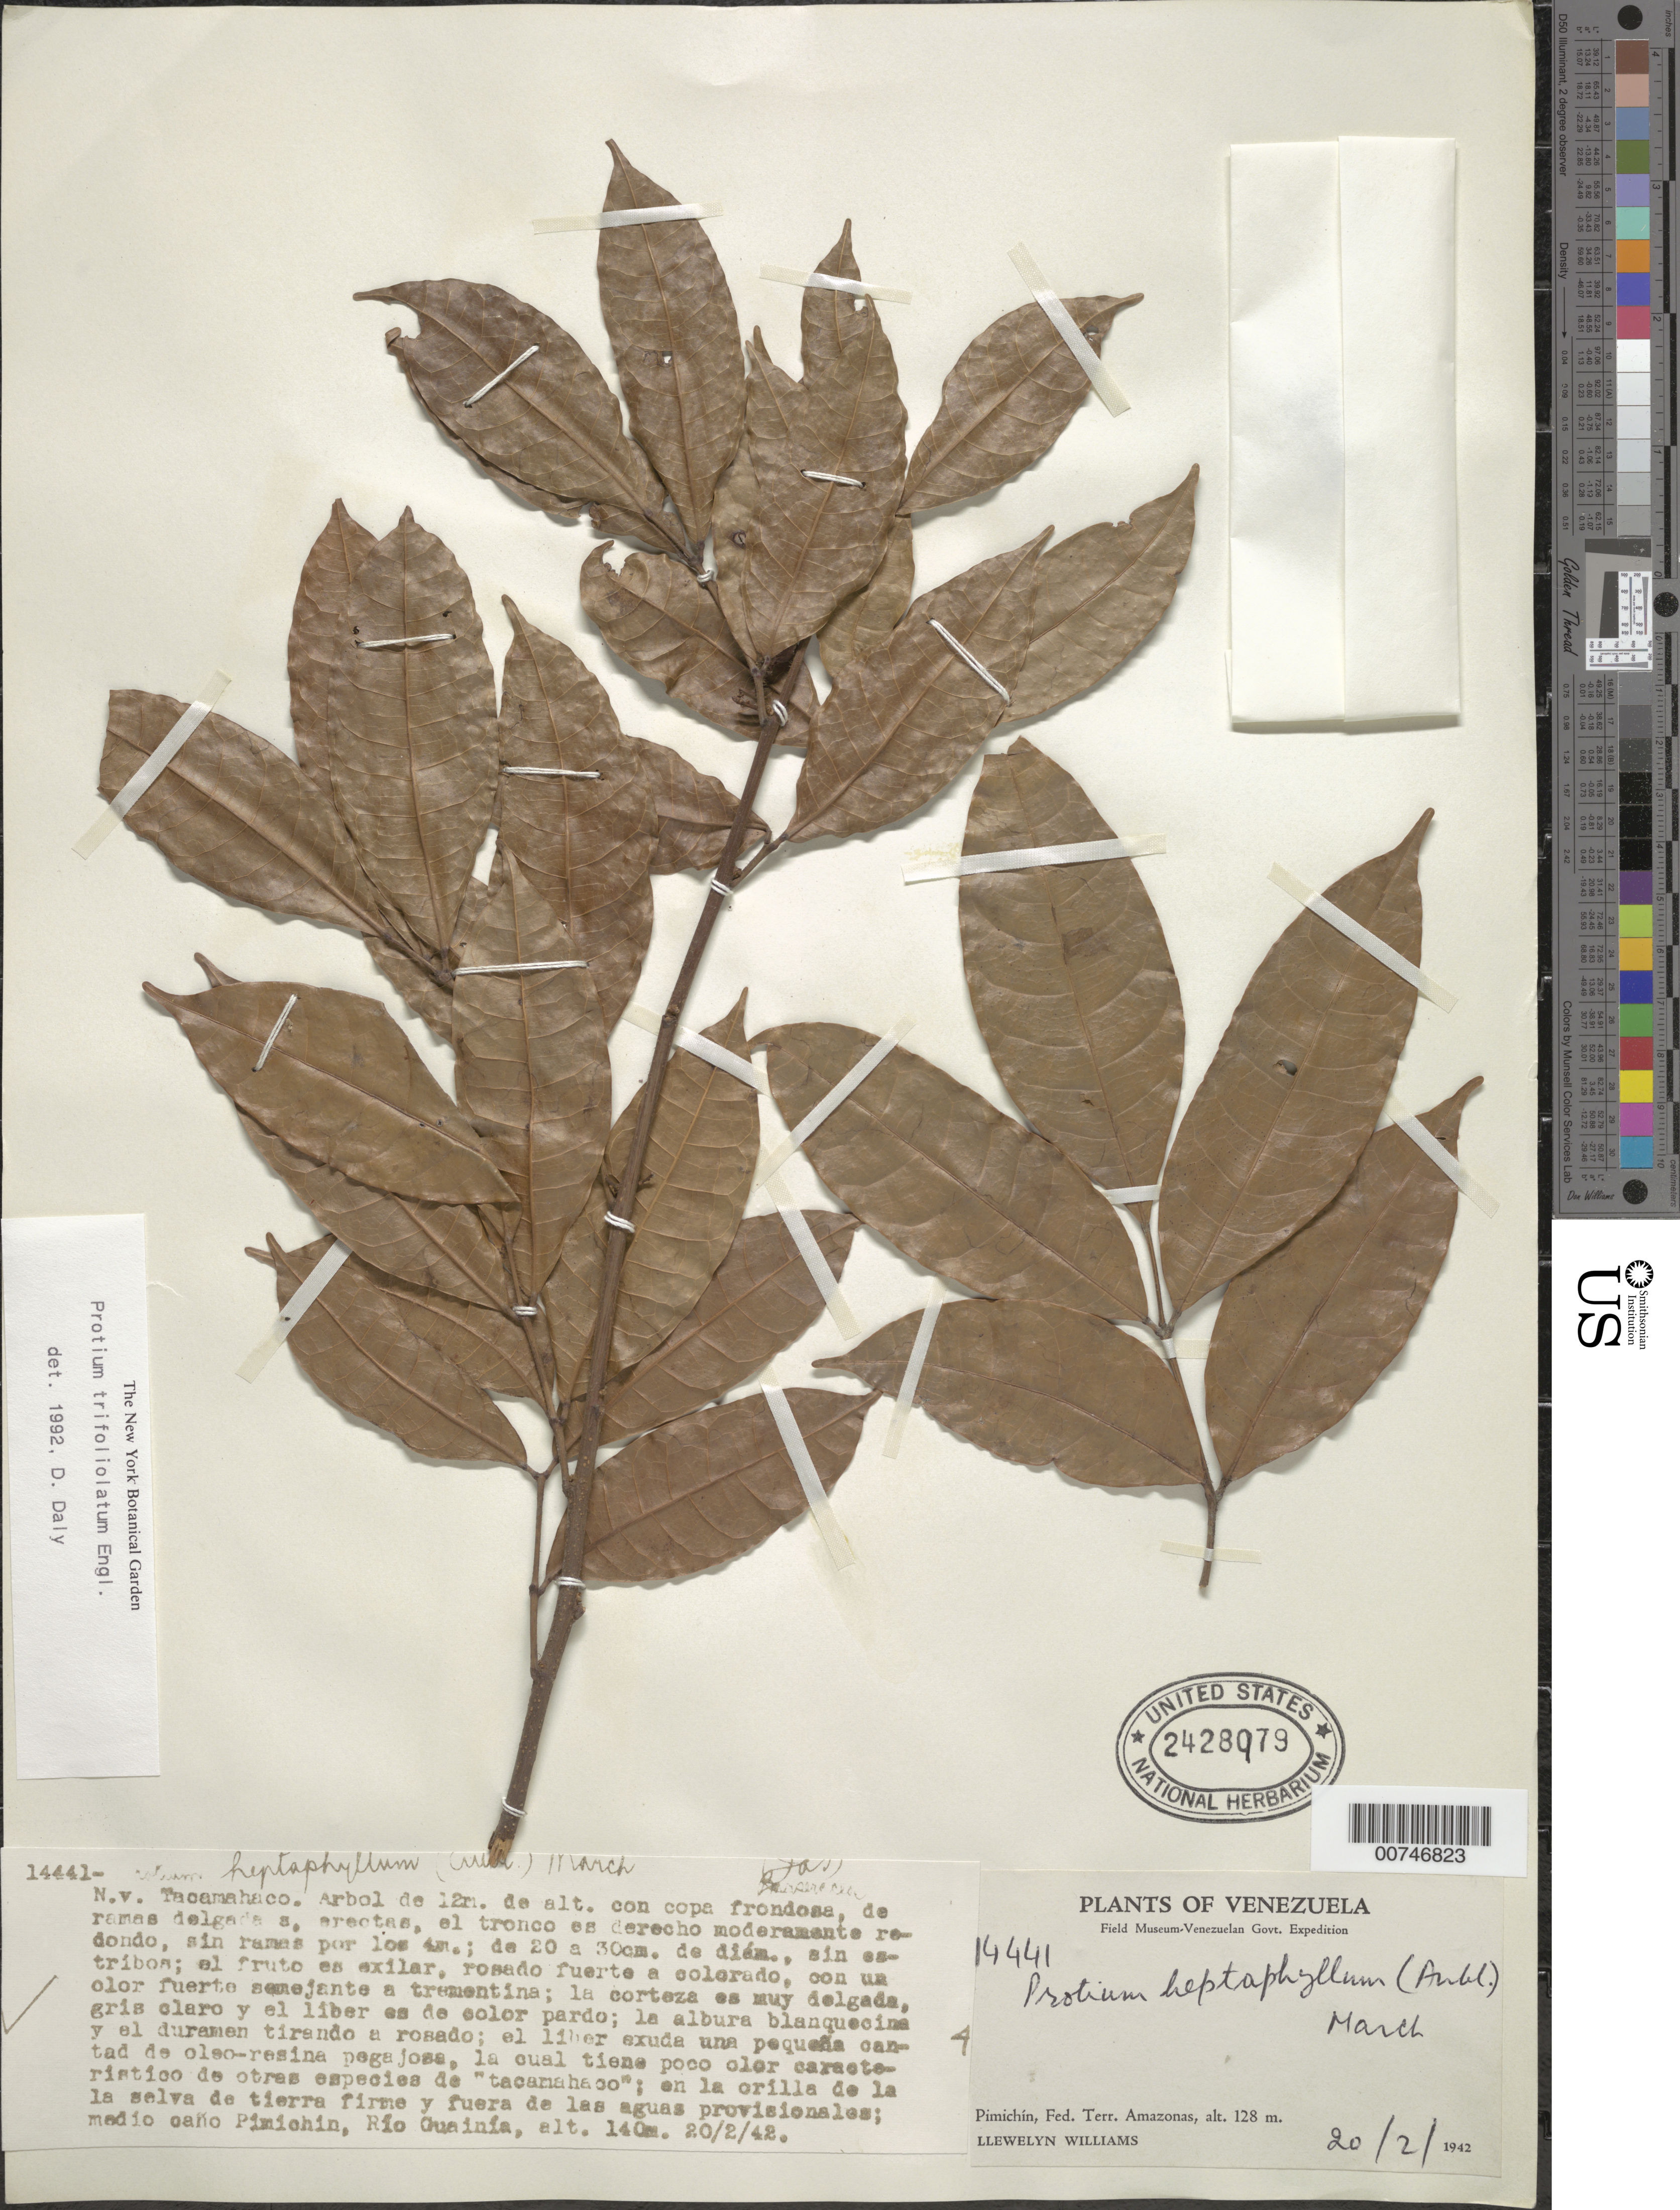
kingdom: Plantae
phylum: Tracheophyta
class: Magnoliopsida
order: Sapindales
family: Burseraceae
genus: Protium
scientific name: Protium trifoliolatum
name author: Engl.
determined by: Daly, D. C.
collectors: Ll. Williams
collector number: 14441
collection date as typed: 20-Feb-42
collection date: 1942-02-20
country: Venezuela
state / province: Amazonas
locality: Caño Pimichín, Río Guainía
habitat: Orilla de selva de tierra firme y fuera de las aguas provisionales; medio caño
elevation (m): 140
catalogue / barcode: US 2428979